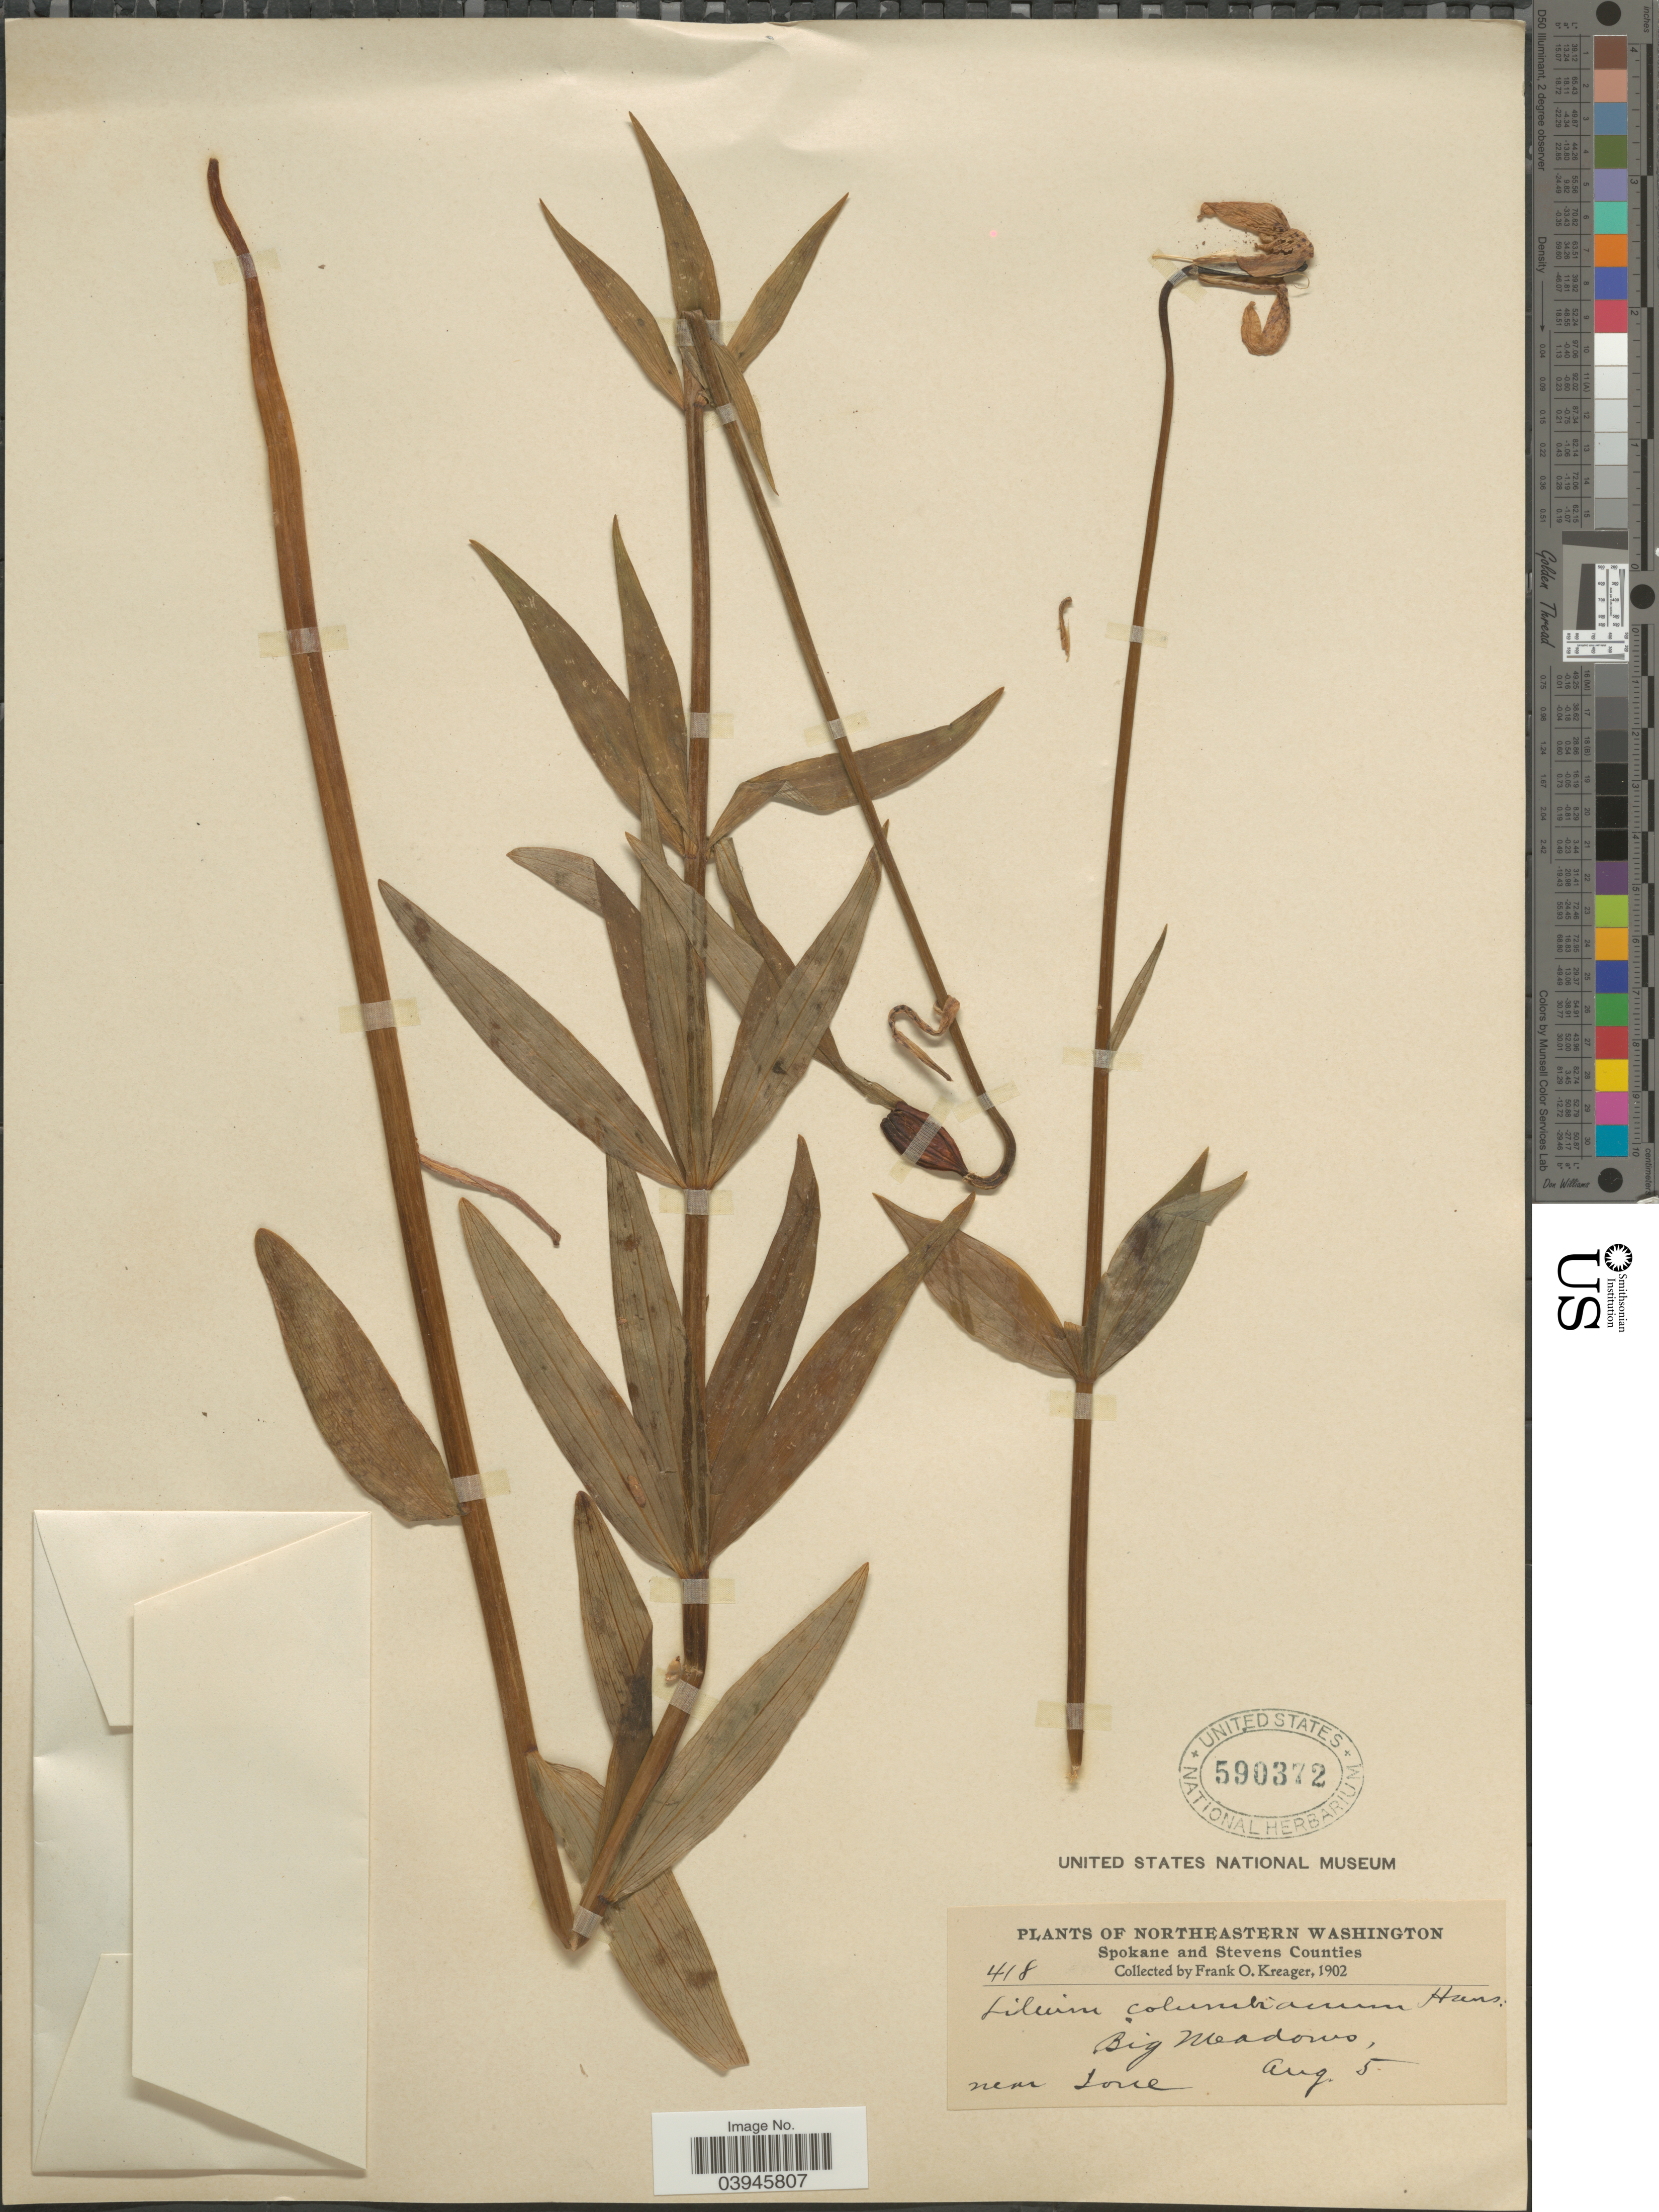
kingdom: Plantae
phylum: Tracheophyta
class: Liliopsida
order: Liliales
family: Liliaceae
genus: Lilium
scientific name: Lilium columbianum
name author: Leichtlin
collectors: F. Kreager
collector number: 418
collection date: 1902-08-05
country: United States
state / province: Washington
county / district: Spokane / Stevens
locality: Northeastern Washington. Spokane and Stevens Counties. Big Meadows, near Ione.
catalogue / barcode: US 590372